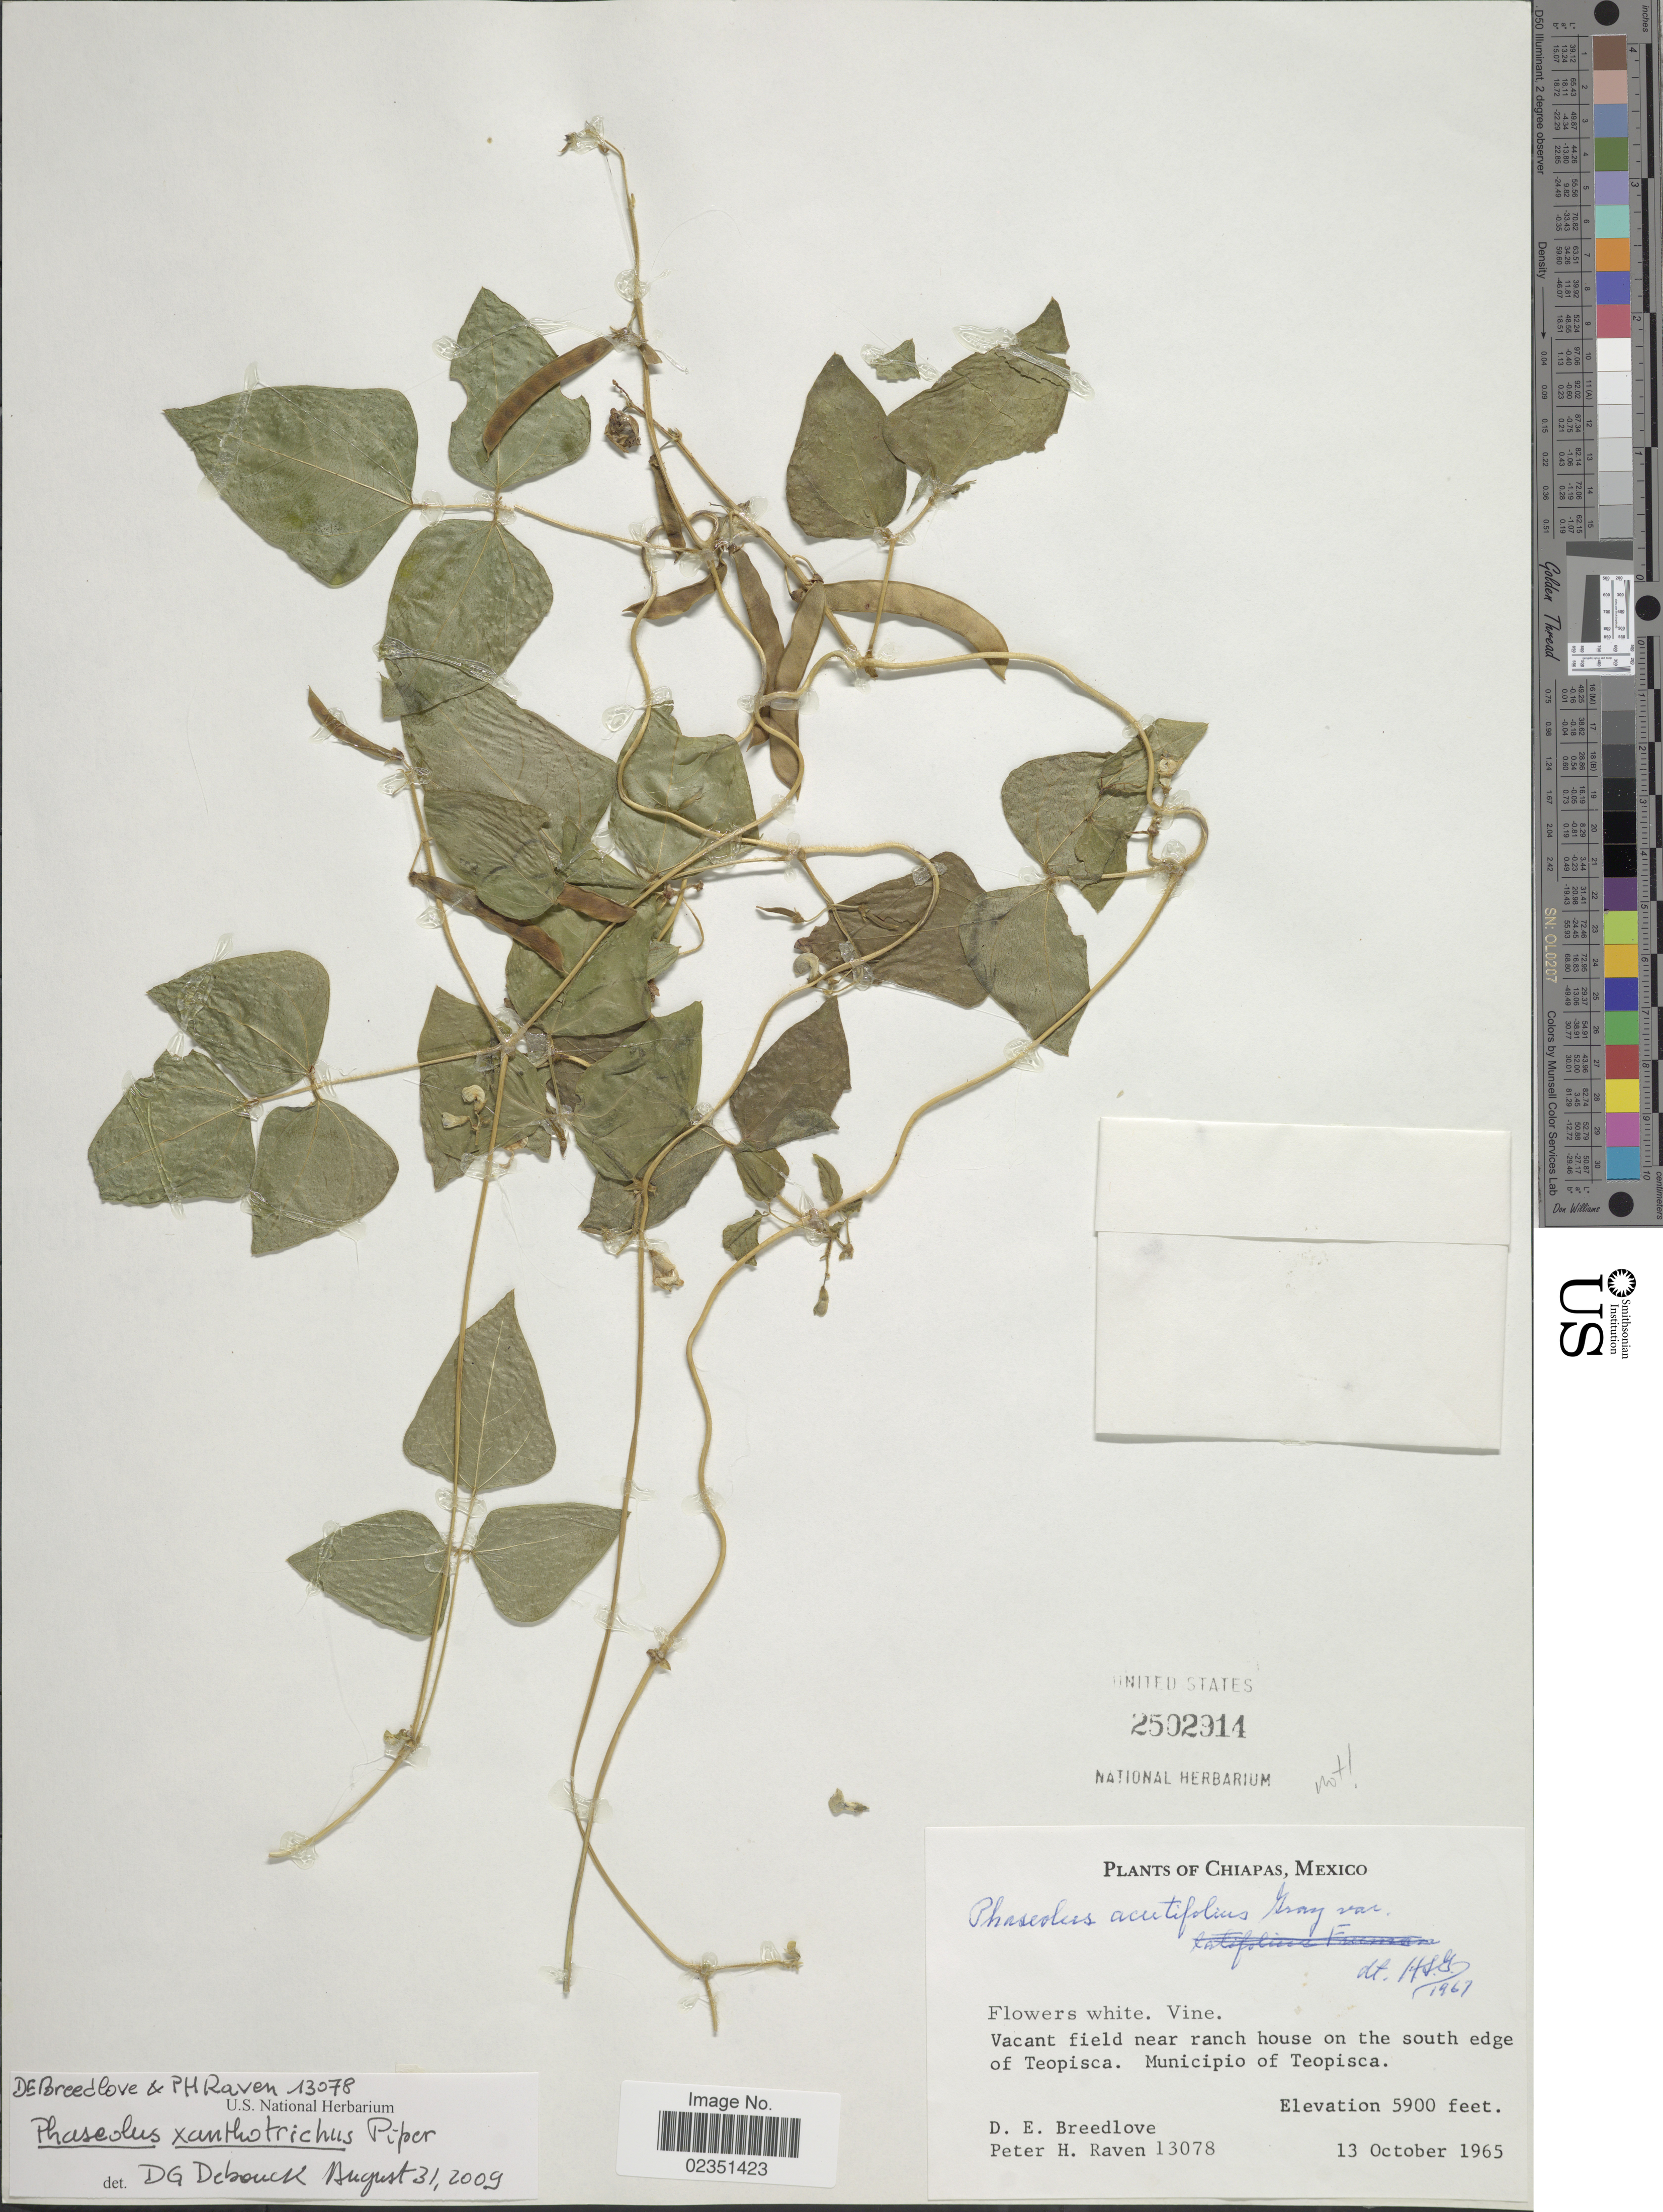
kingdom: Plantae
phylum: Tracheophyta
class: Magnoliopsida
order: Fabales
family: Fabaceae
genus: Phaseolus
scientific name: Phaseolus xanthotrichus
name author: Piper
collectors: D. E. Breedlove & P. Raven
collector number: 13078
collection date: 1965-10-13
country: Mexico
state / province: Chiapas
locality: Vacant field near ranch house on the south edge of Teopisca. Municipio of Teopisca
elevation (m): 1798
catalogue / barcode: US 2502914